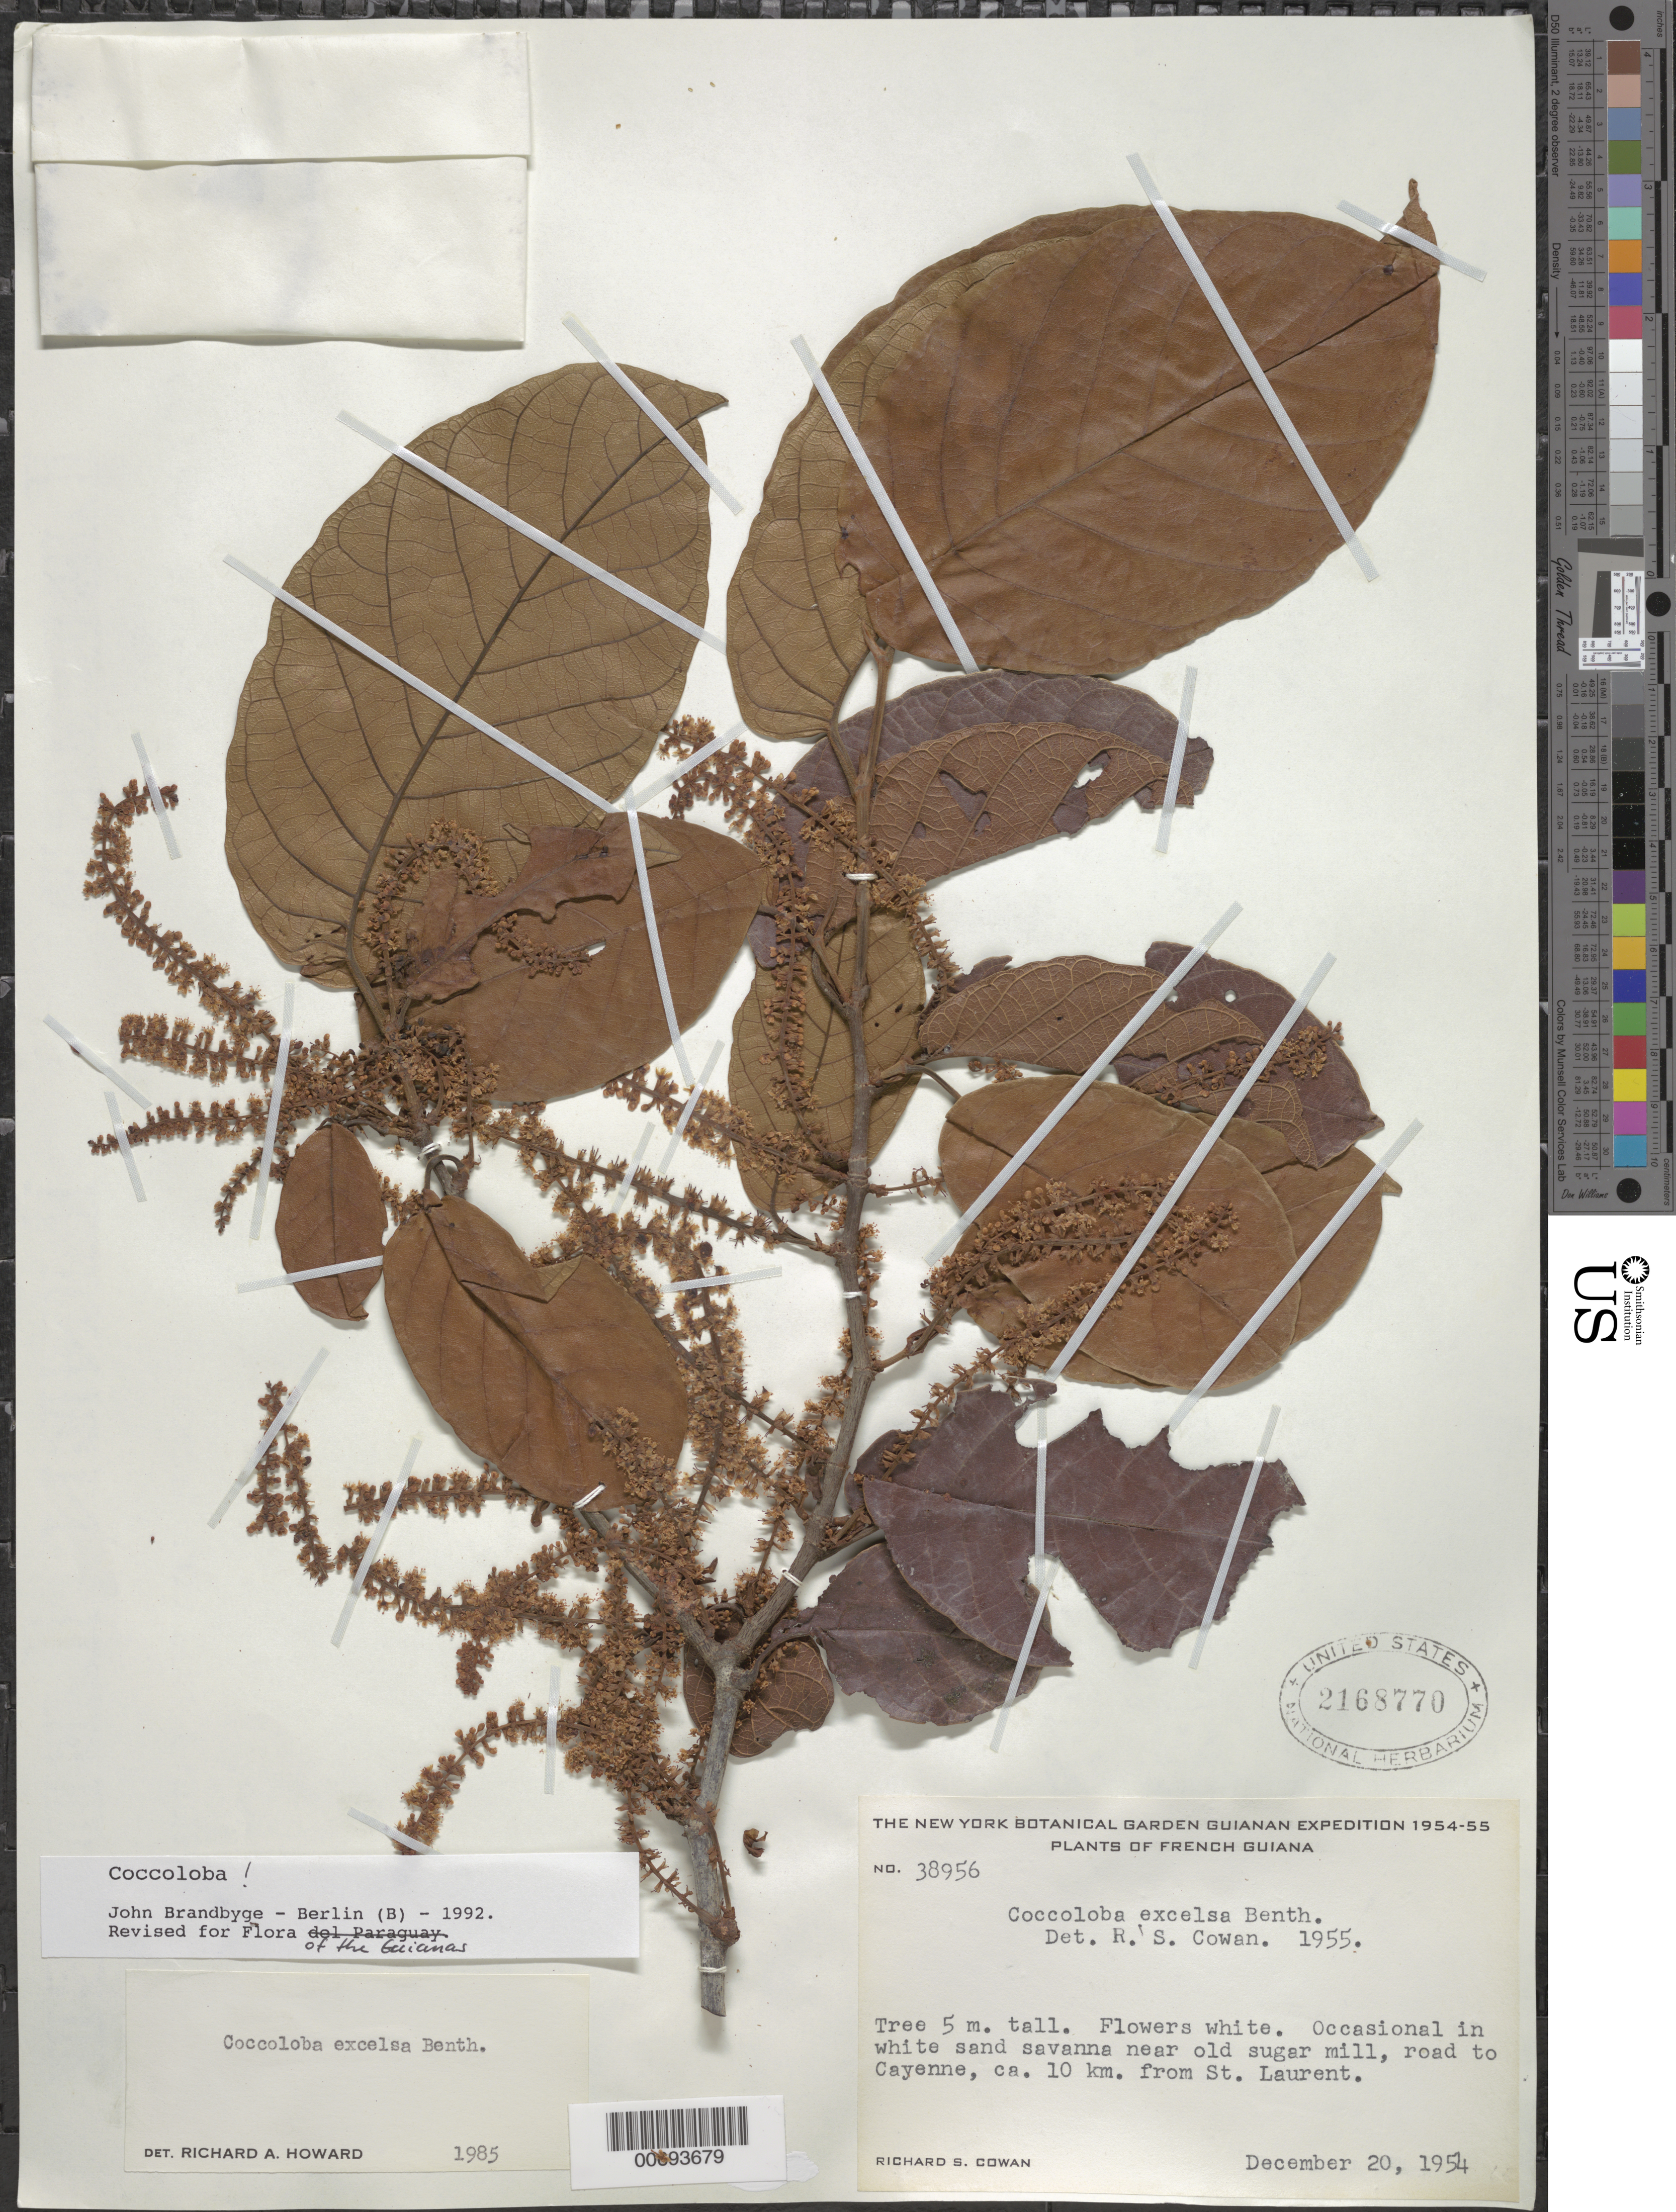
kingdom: Plantae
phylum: Tracheophyta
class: Magnoliopsida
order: Caryophyllales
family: Polygonaceae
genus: Coccoloba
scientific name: Coccoloba excelsa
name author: Benth.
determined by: Brandbyge, J.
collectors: R. S. Cowan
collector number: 38956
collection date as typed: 20-Dec-54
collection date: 1954-12-20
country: French Guiana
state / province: Cayenne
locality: Cayenne-St. Laurent road, 10 km from St. Laurent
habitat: White sand savanna near old sugar mill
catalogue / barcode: US 2168770